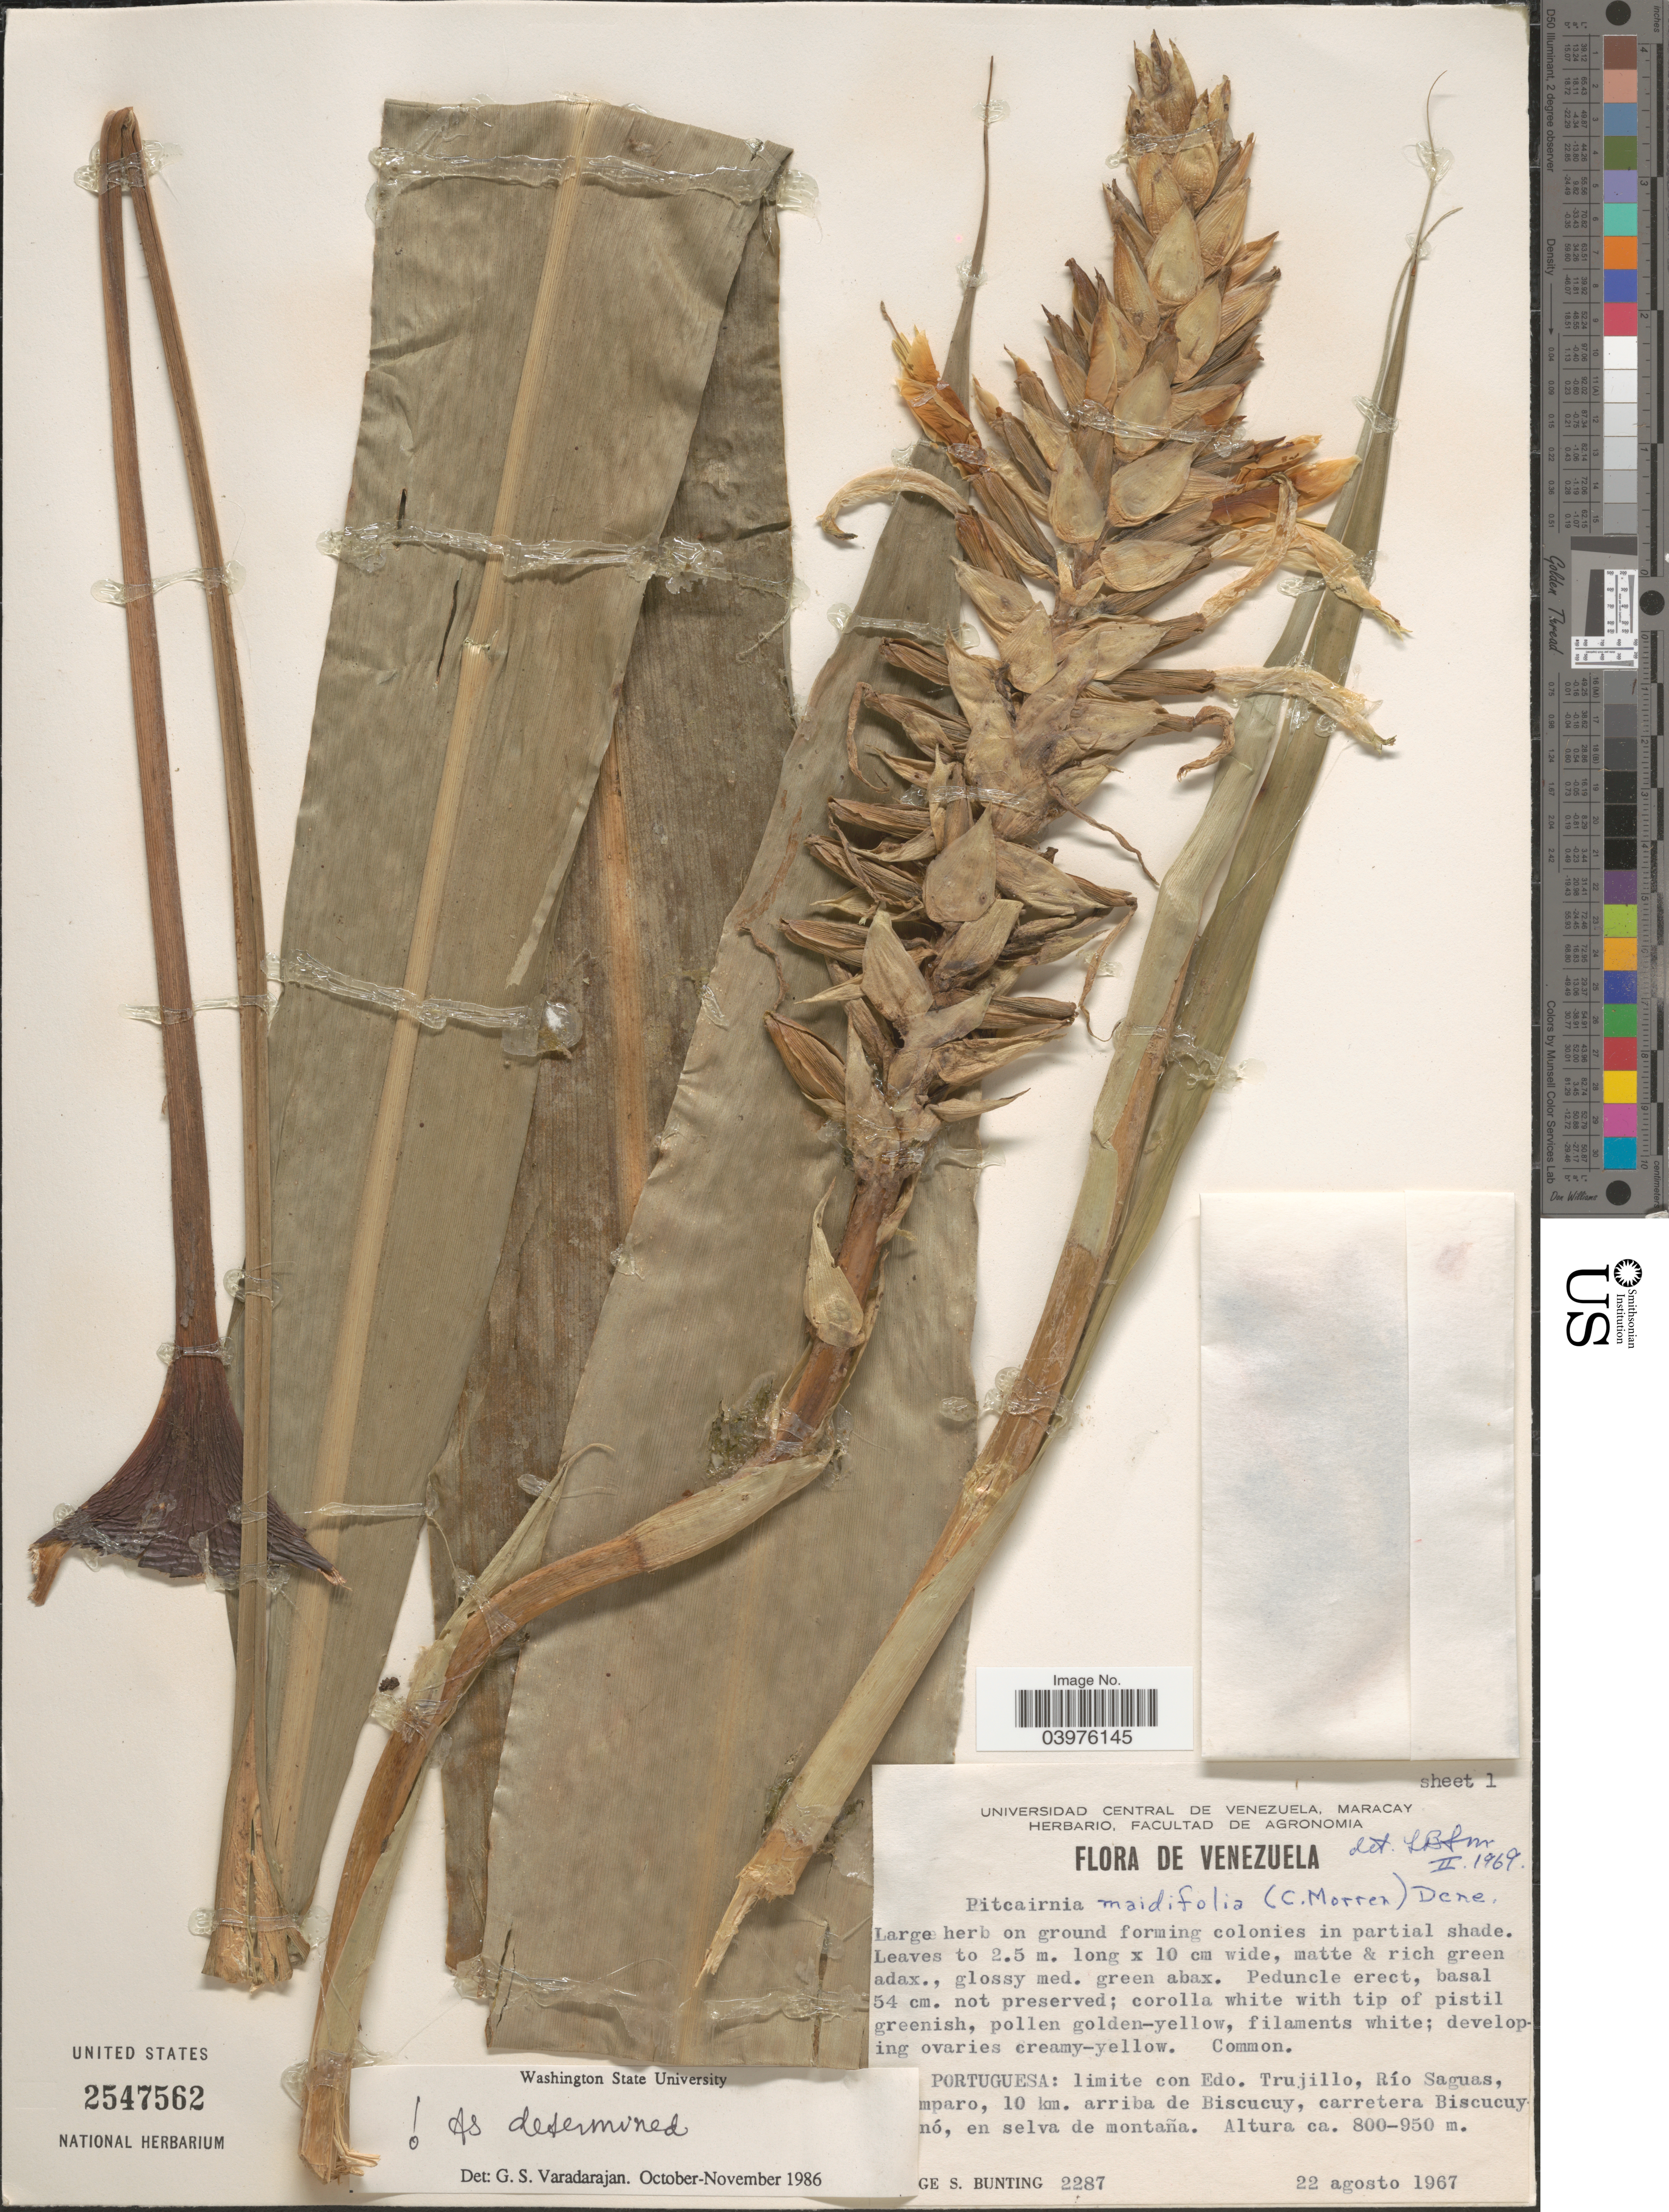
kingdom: Plantae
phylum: Tracheophyta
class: Liliopsida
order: Poales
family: Bromeliaceae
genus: Pitcairnia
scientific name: Pitcairnia maidifolia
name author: (C. Morren) Decne. ex Planch.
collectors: G. S. Bunting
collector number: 2287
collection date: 1967-08-22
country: Venezuela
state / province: Portuguesa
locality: Limite con Edo. Trujillo, Río Saguas, [illegible text]mparo, 10 km. arriba de Biscucuy, carretera Biscucuy [illegible text]nó, en selva de montaña.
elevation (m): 800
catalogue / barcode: US 2547562